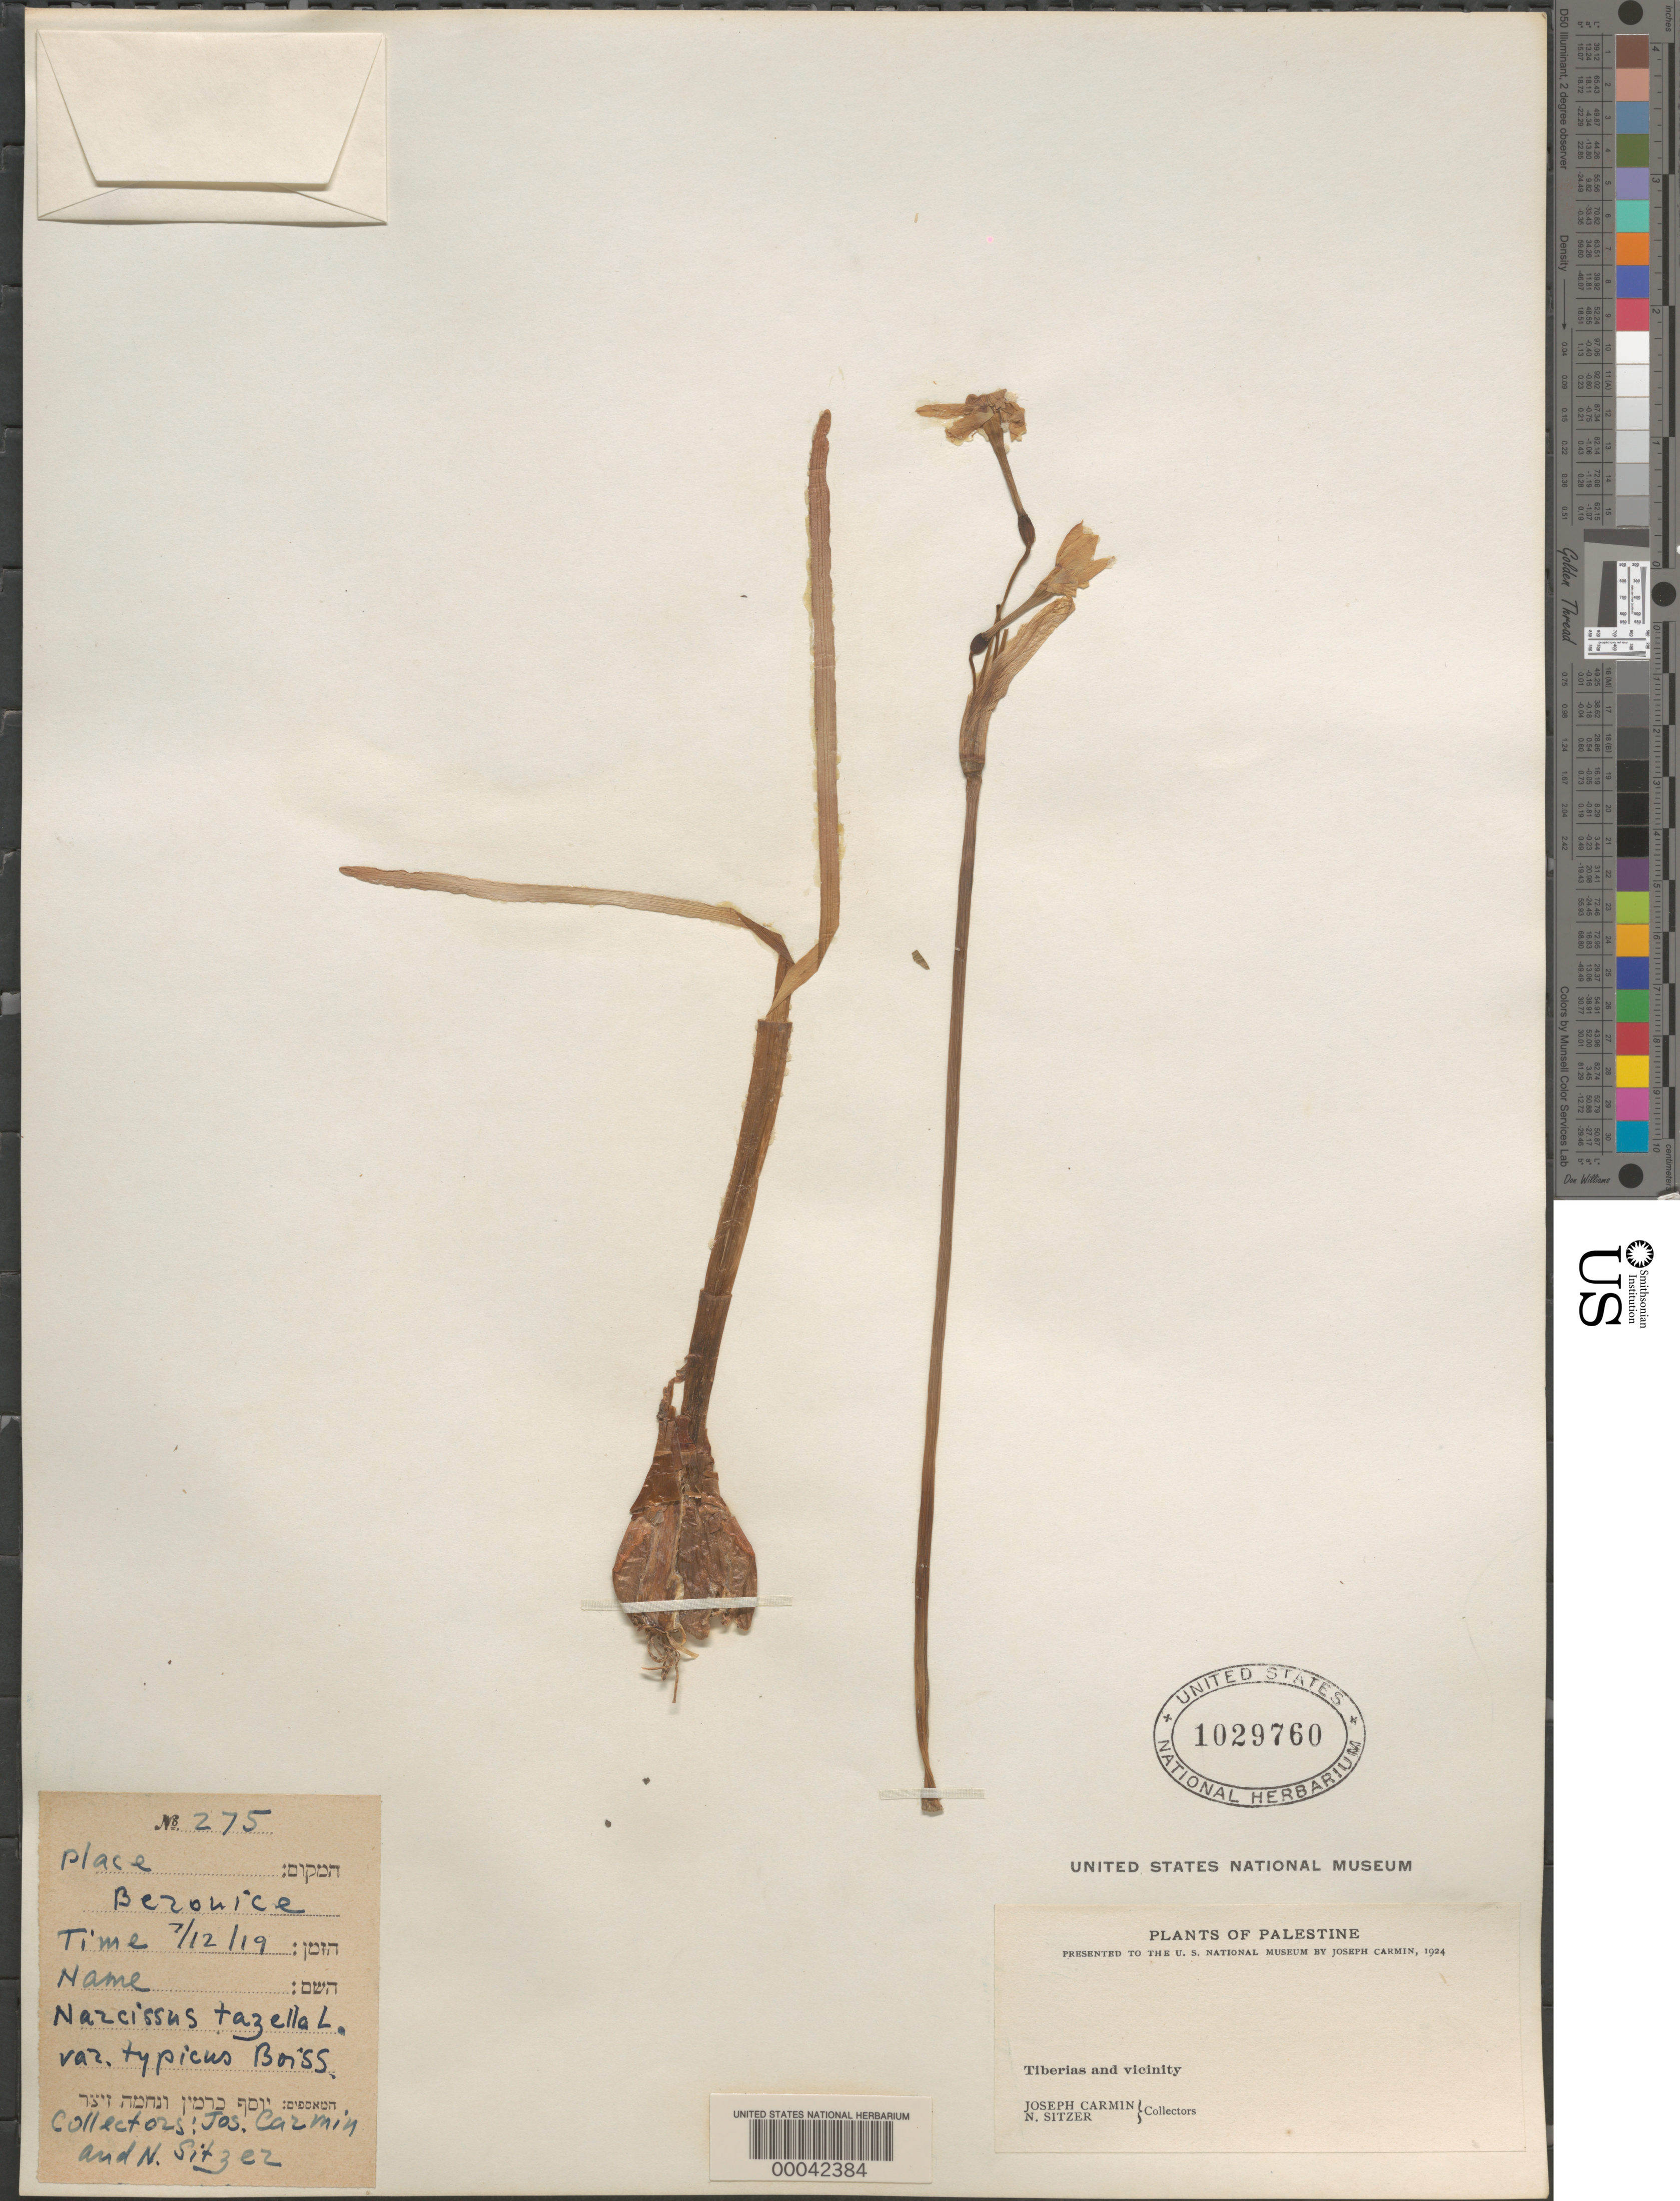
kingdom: Plantae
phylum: Tracheophyta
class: Liliopsida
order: Asparagales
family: Amaryllidaceae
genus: Narcissus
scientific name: Narcissus tazetta var. typicus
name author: Boiss.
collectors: J. Carmin & N. Sitzer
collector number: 275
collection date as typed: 07 Dec 1919 or 12 Jul 1919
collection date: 1919-07-12 or 1919-12-07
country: Israel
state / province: Northern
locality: Tiberias and vicinity (Bezouice). [Hazafon (northern) District]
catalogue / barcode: US 1029760